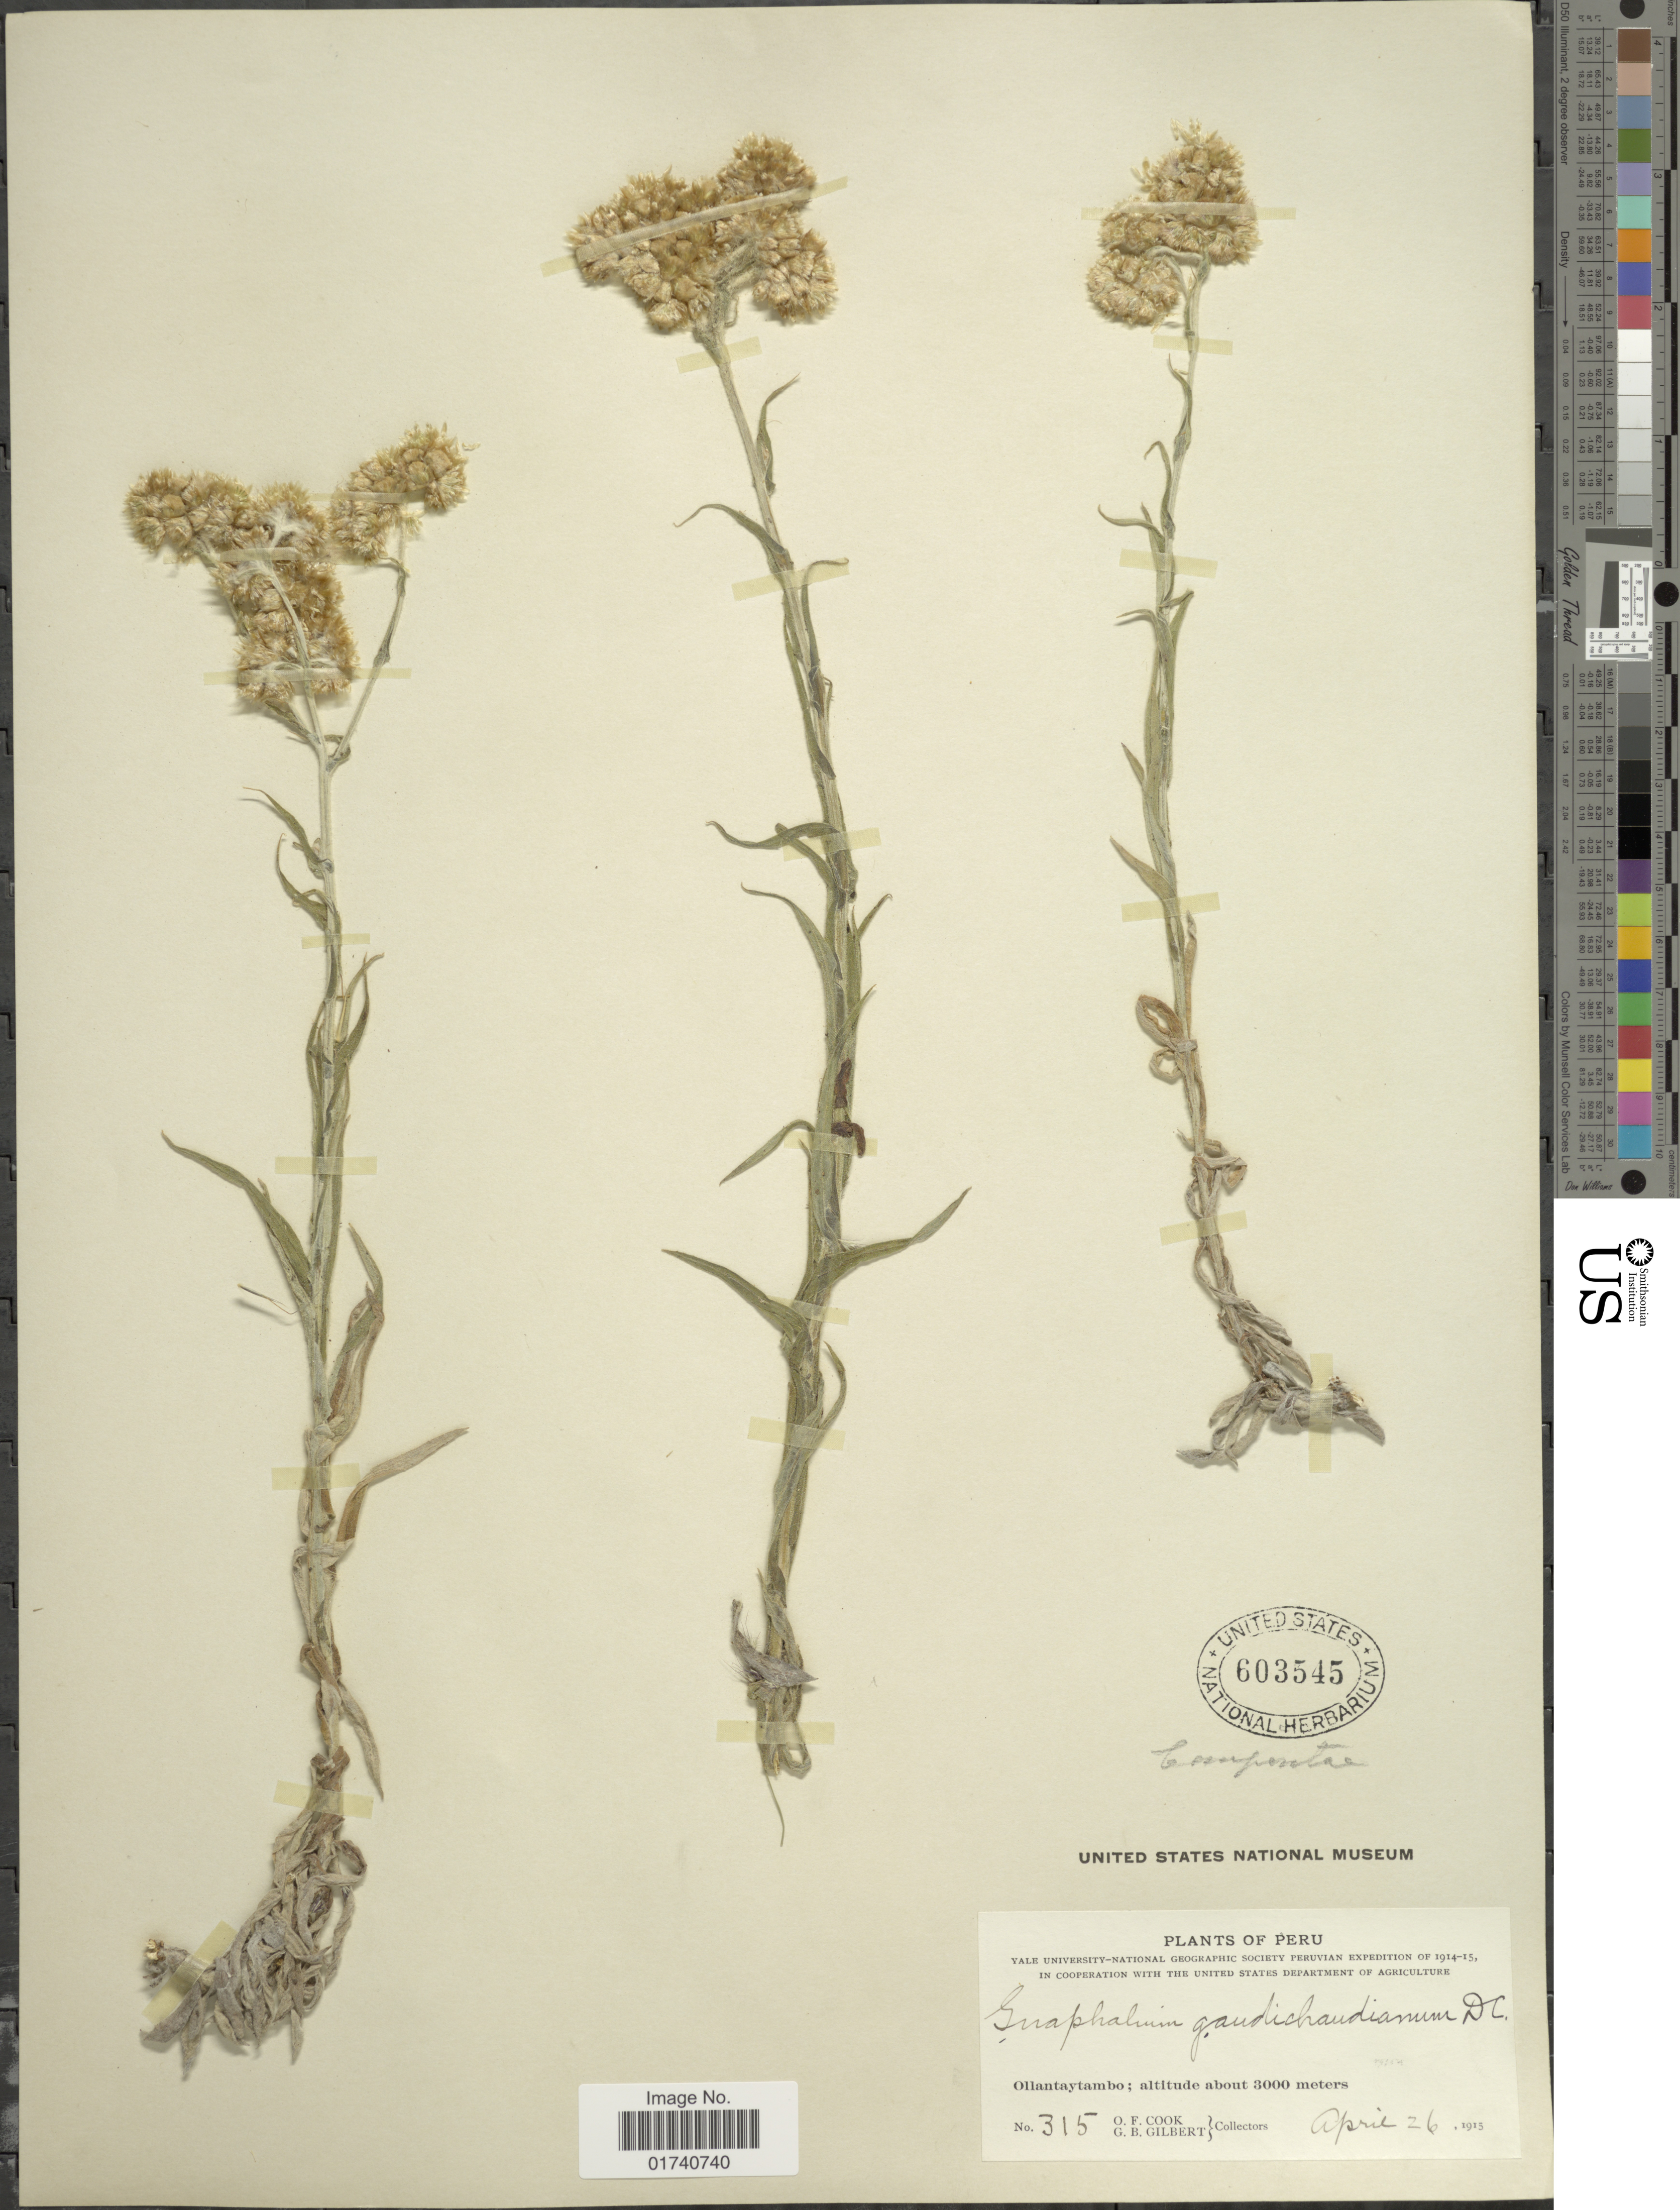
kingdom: Plantae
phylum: Tracheophyta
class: Magnoliopsida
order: Asterales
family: Asteraceae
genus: Pseudognaphalium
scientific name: Pseudognaphalium gaudichaudianum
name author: (DC.) Anderb.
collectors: O. F. Cook & G. B. Gilbert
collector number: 315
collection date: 1913-04-26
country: Peru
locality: Ollantaytambo.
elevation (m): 3000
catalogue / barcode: US 603545